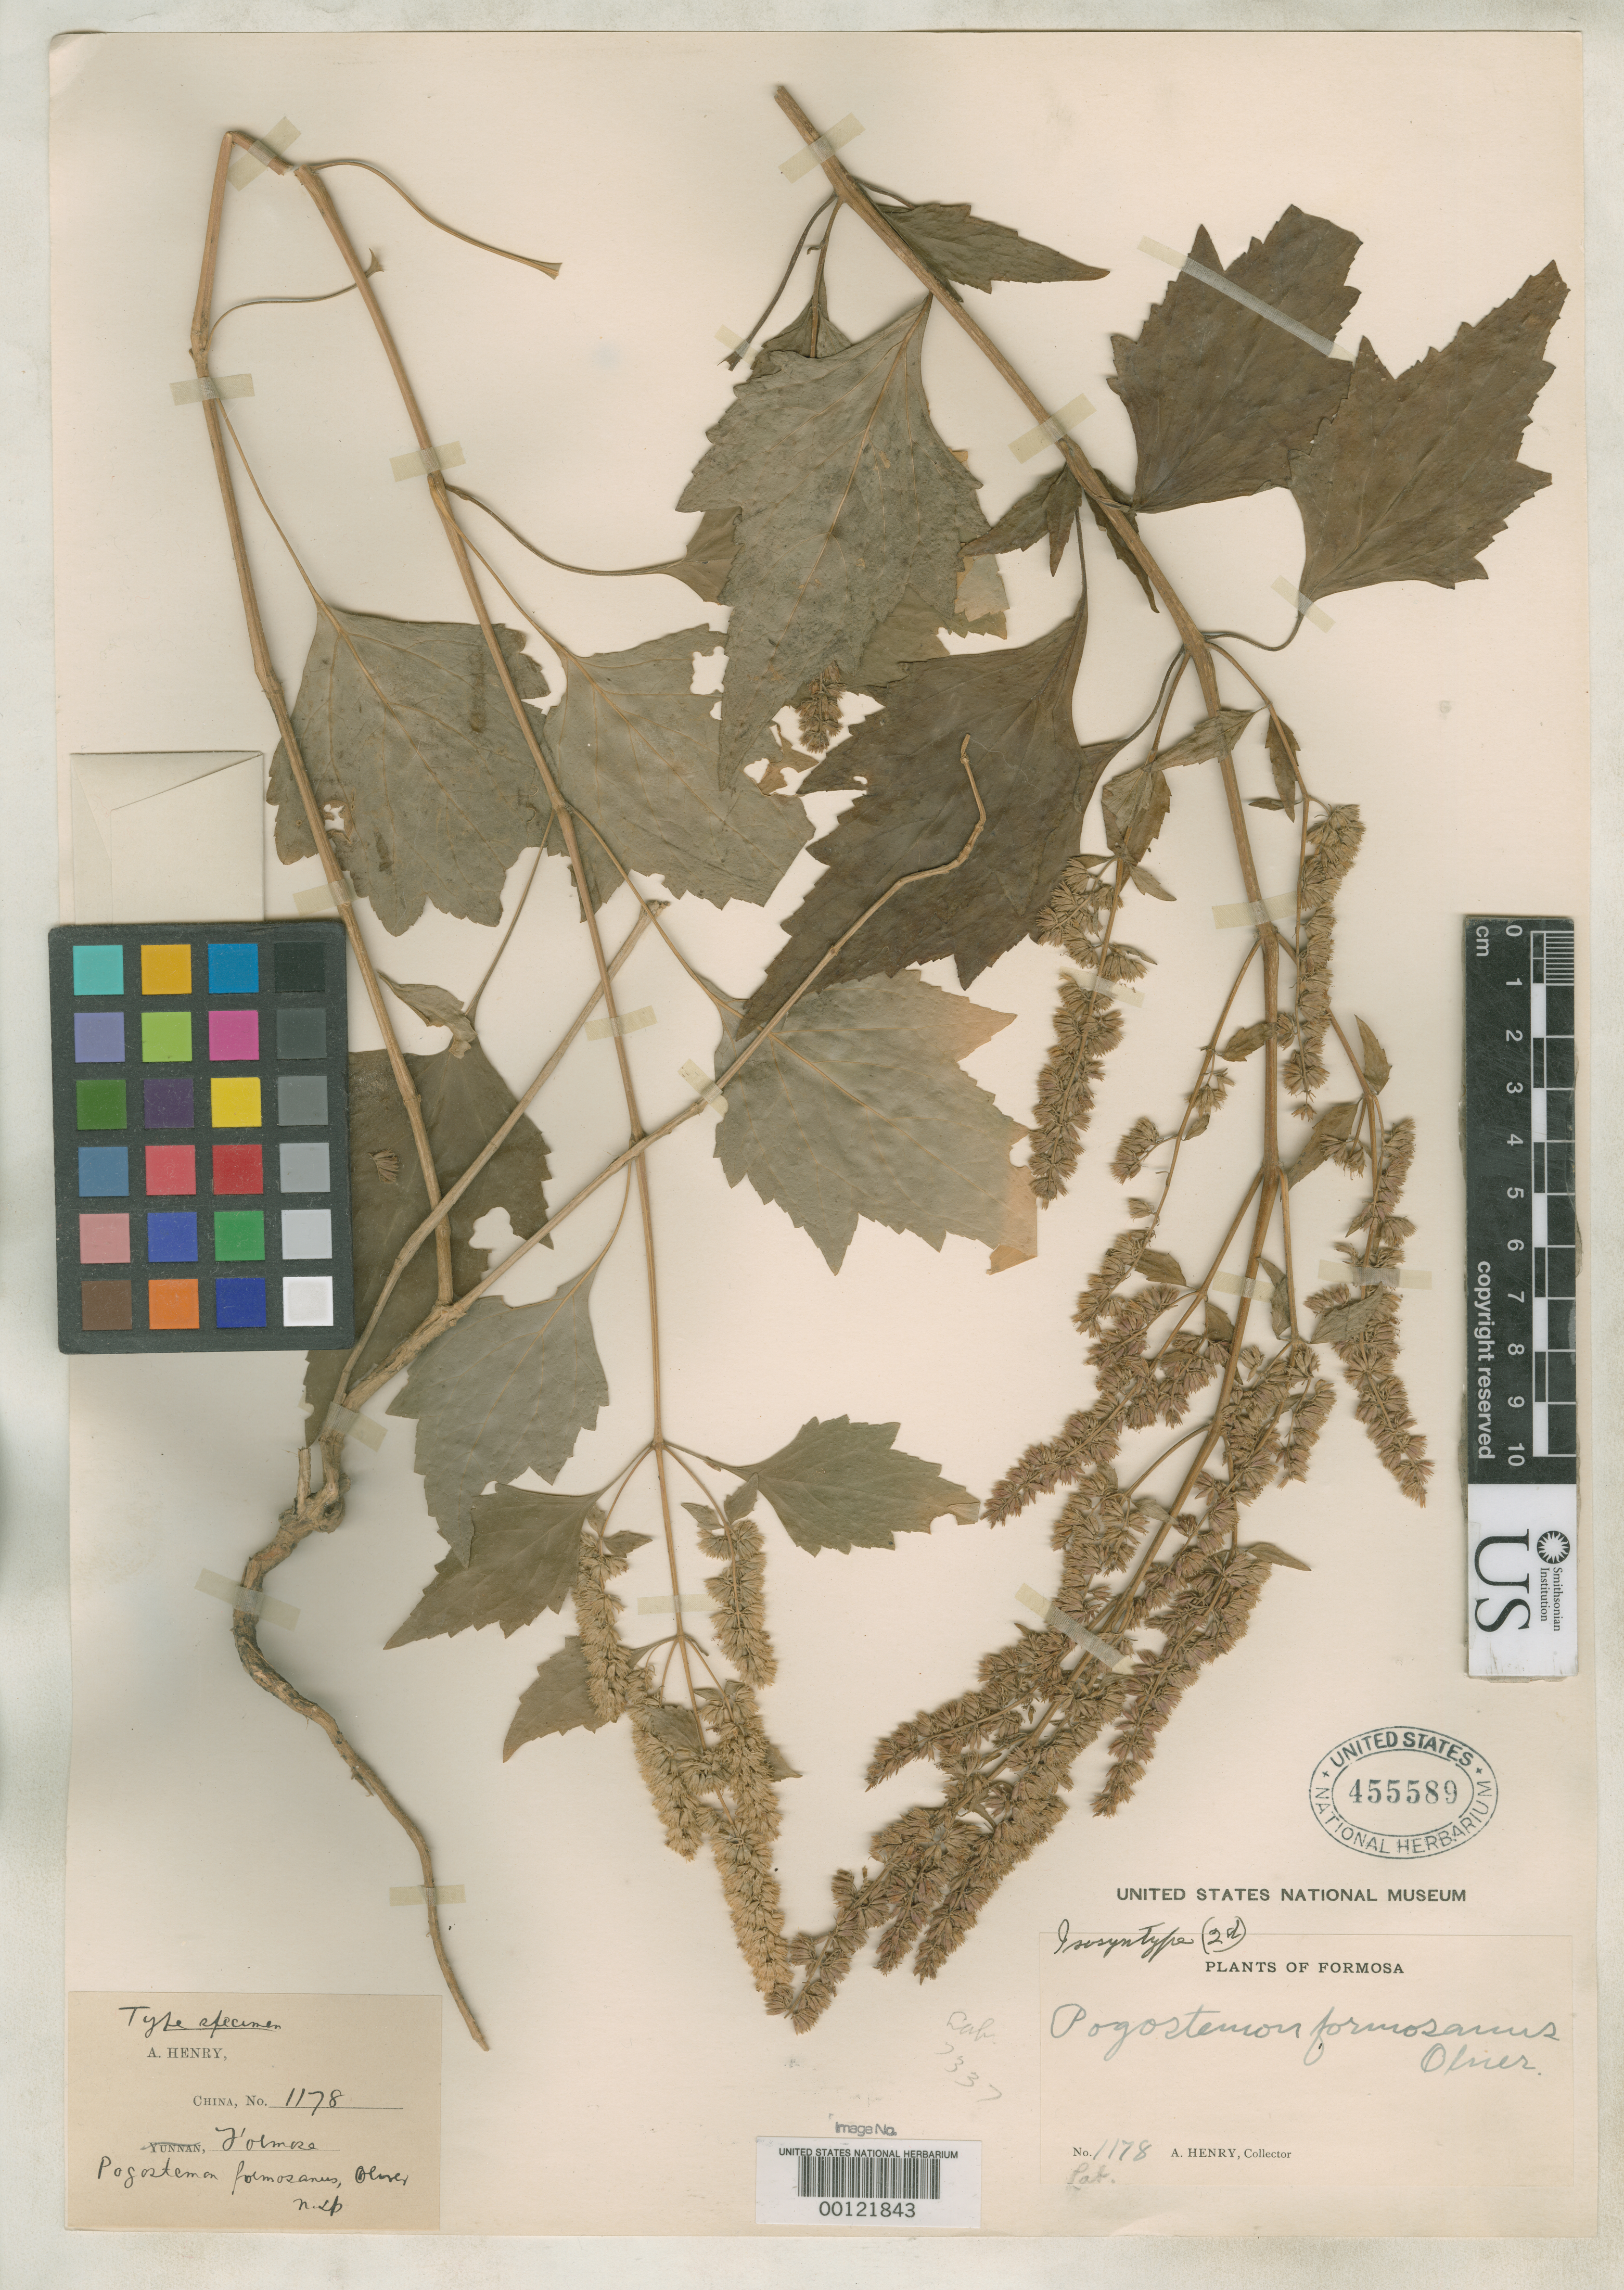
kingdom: Plantae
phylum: Tracheophyta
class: Magnoliopsida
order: Lamiales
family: Lamiaceae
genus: Pogostemon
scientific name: Pogostemon formosanus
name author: Oliv.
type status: Isosyntype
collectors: A. Henry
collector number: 1178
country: Taiwan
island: Taiwan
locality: "Formosa" [records without further locality or collection date]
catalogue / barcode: US 455589